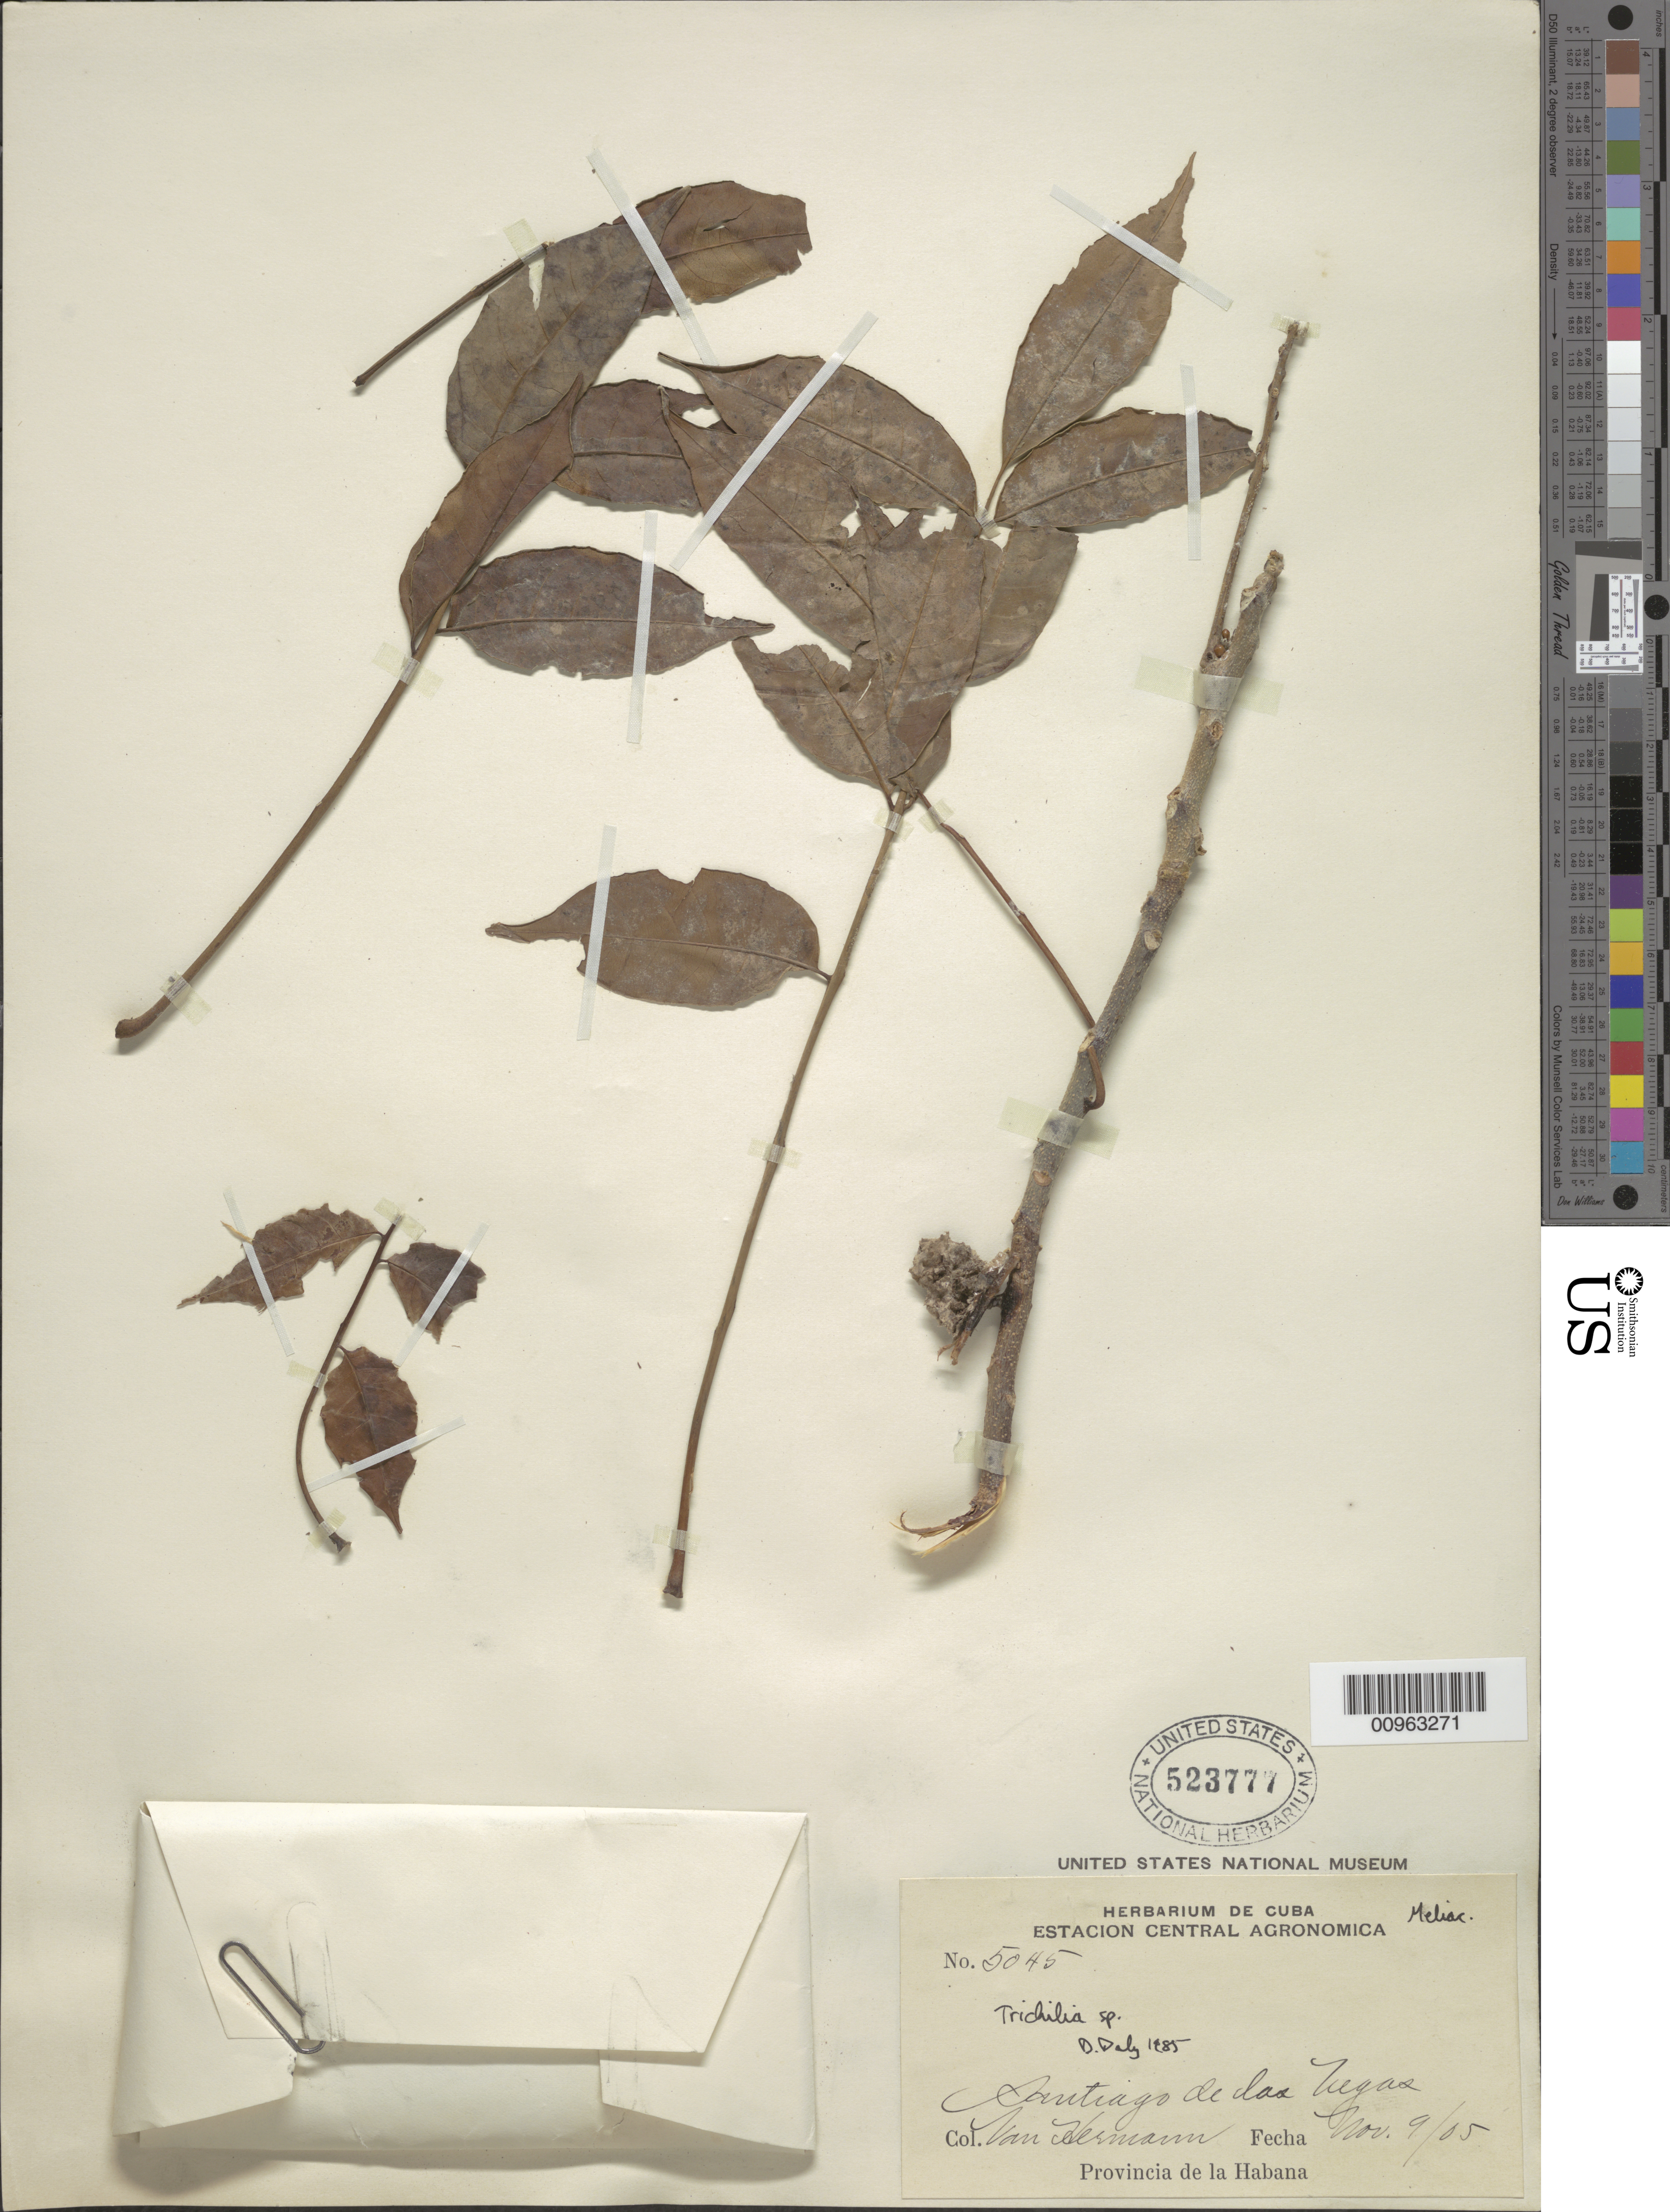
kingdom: Plantae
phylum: Tracheophyta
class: Magnoliopsida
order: Sapindales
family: Meliaceae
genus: Trichilia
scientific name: Trichilia sp.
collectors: H. A. Van Hermann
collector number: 5045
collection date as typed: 09 Nov 1905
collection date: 1905-11-09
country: Cuba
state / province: La Habana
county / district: Municipio Boyeros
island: Cuba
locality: Santiago de las Vegas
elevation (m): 97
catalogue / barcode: US 523777